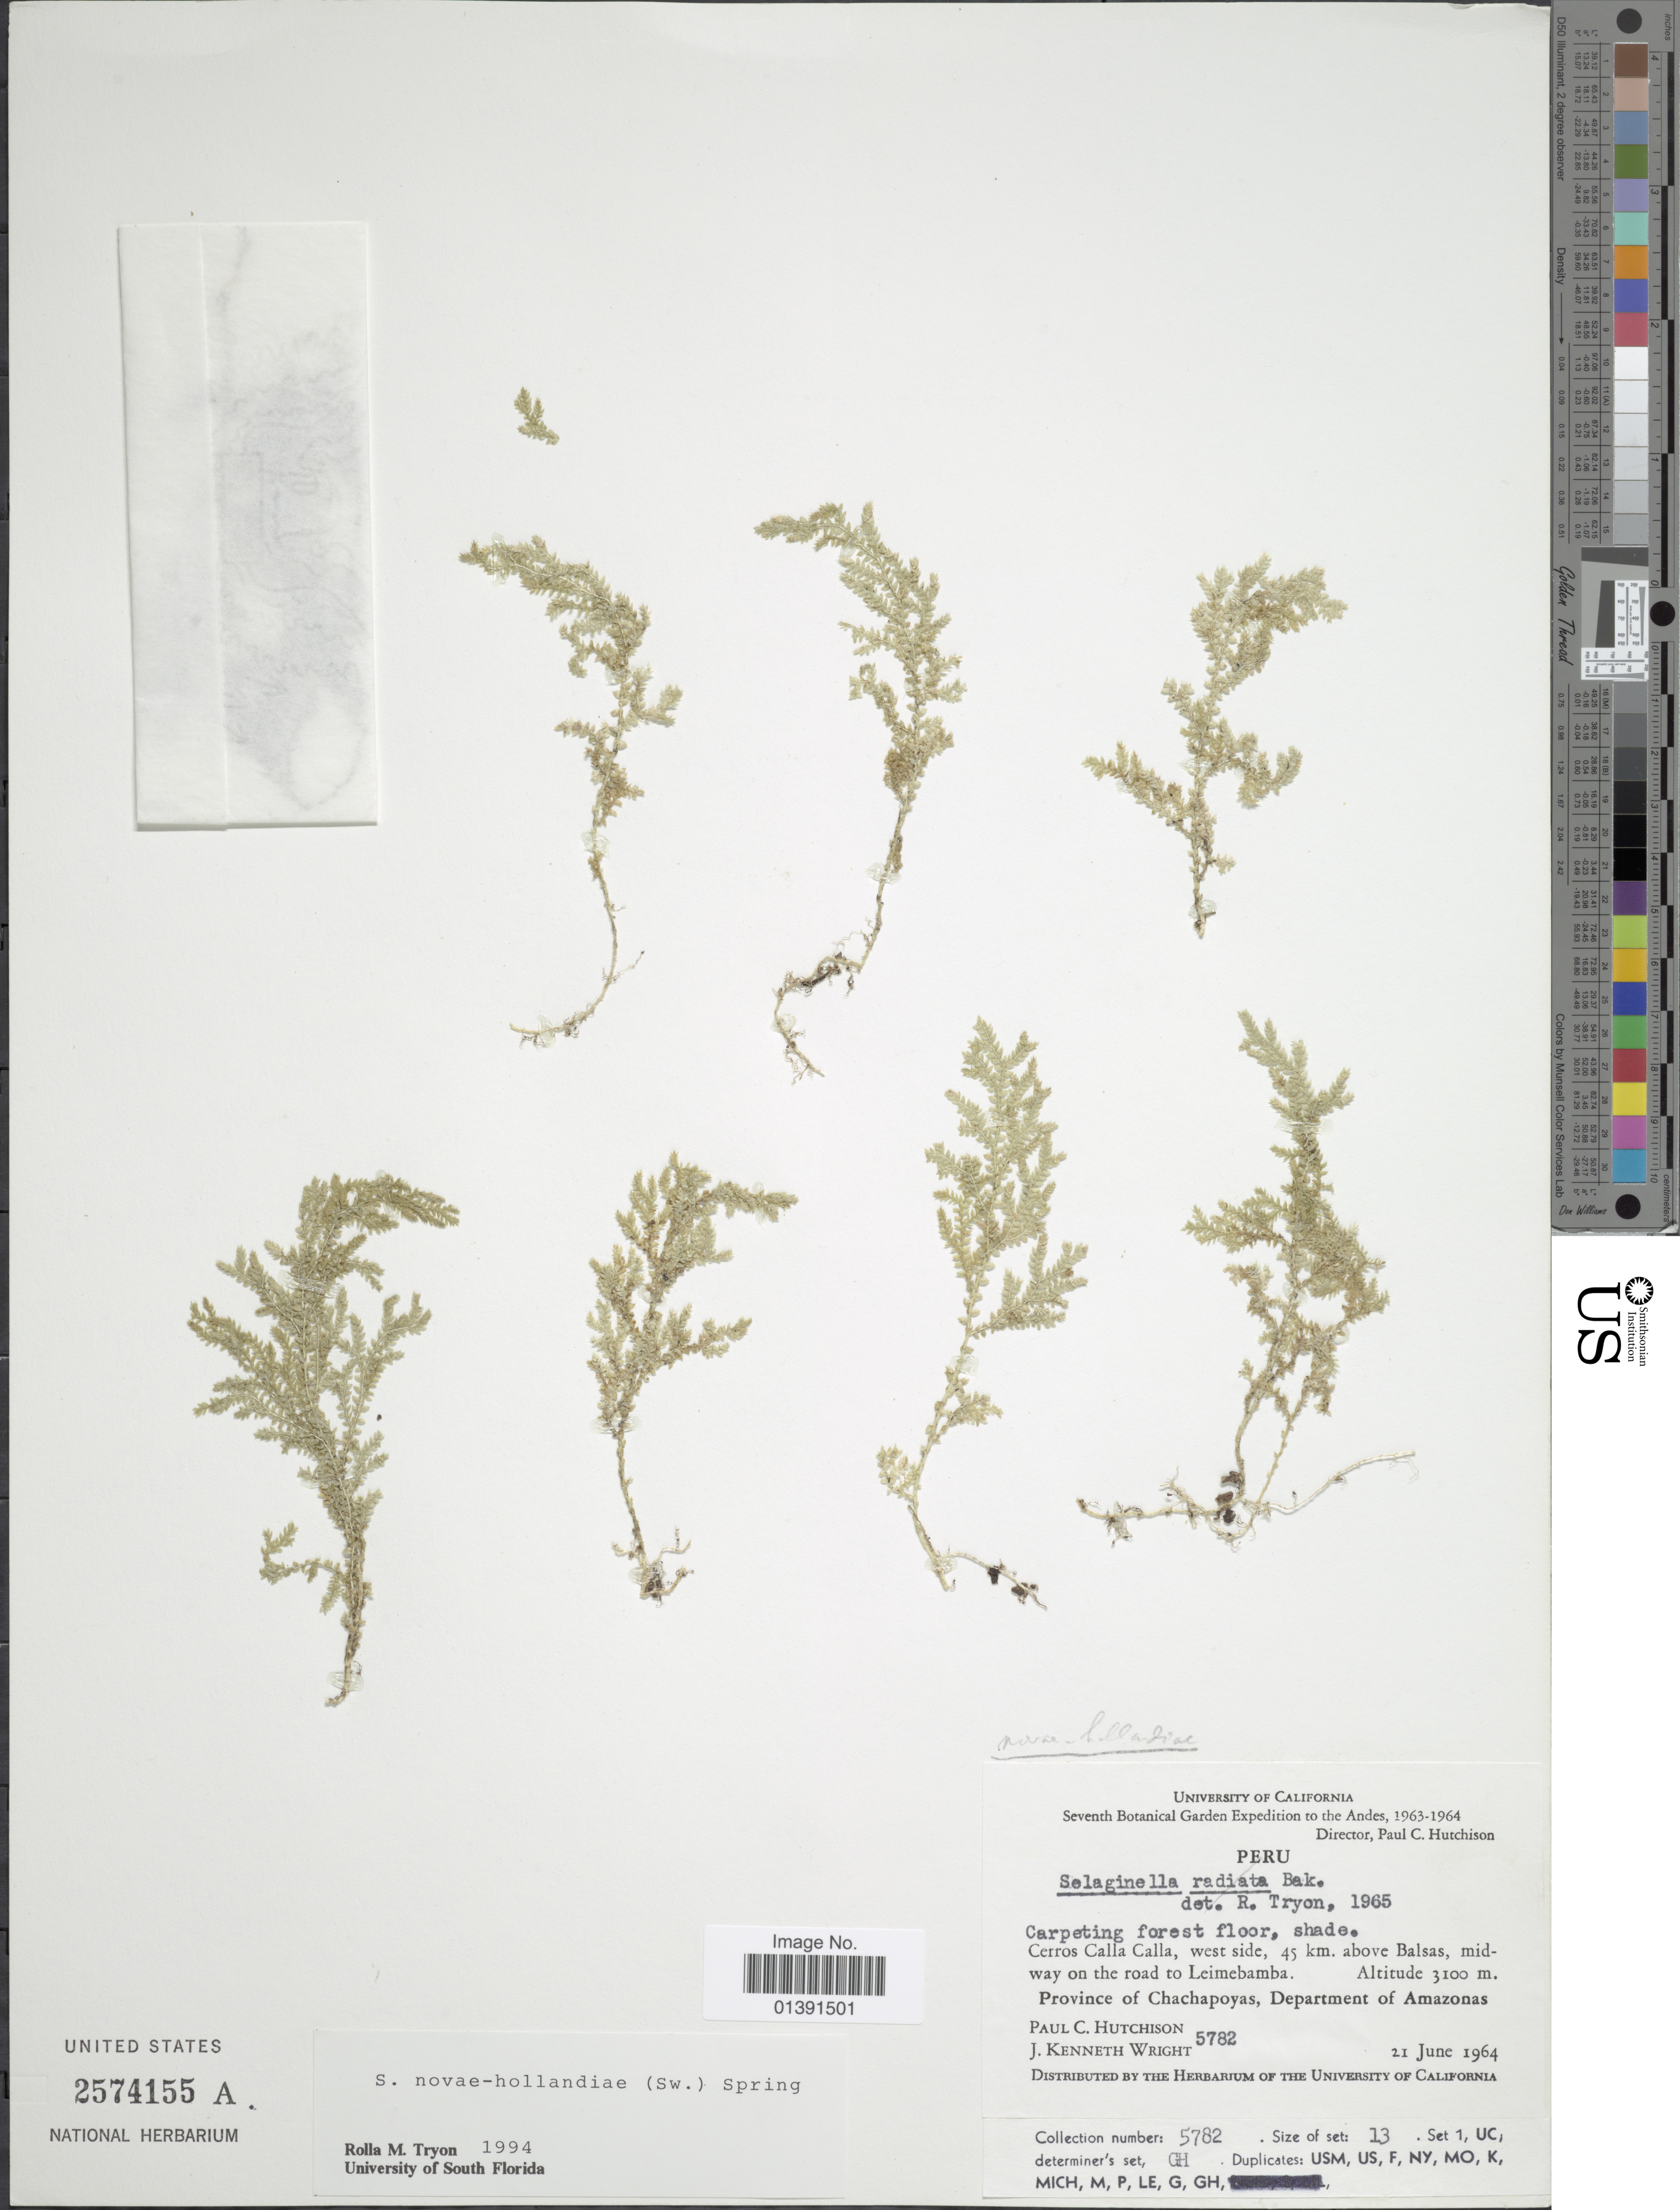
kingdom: Plantae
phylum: Tracheophyta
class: Lycopodiopsida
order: Selaginellales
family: Selaginellaceae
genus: Selaginella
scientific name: Selaginella novae-hollandiae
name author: (Sw.) Spring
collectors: P. C. Hutchison & J. K. Wright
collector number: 5782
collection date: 1964-06-21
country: Peru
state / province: Amazonas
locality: Cerros Calla Calla, west side, 45km above Balsas, midway on the road to leimebamba, Province of Chachapoyas, Department of Amazonas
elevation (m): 3100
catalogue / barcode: US 2574155A